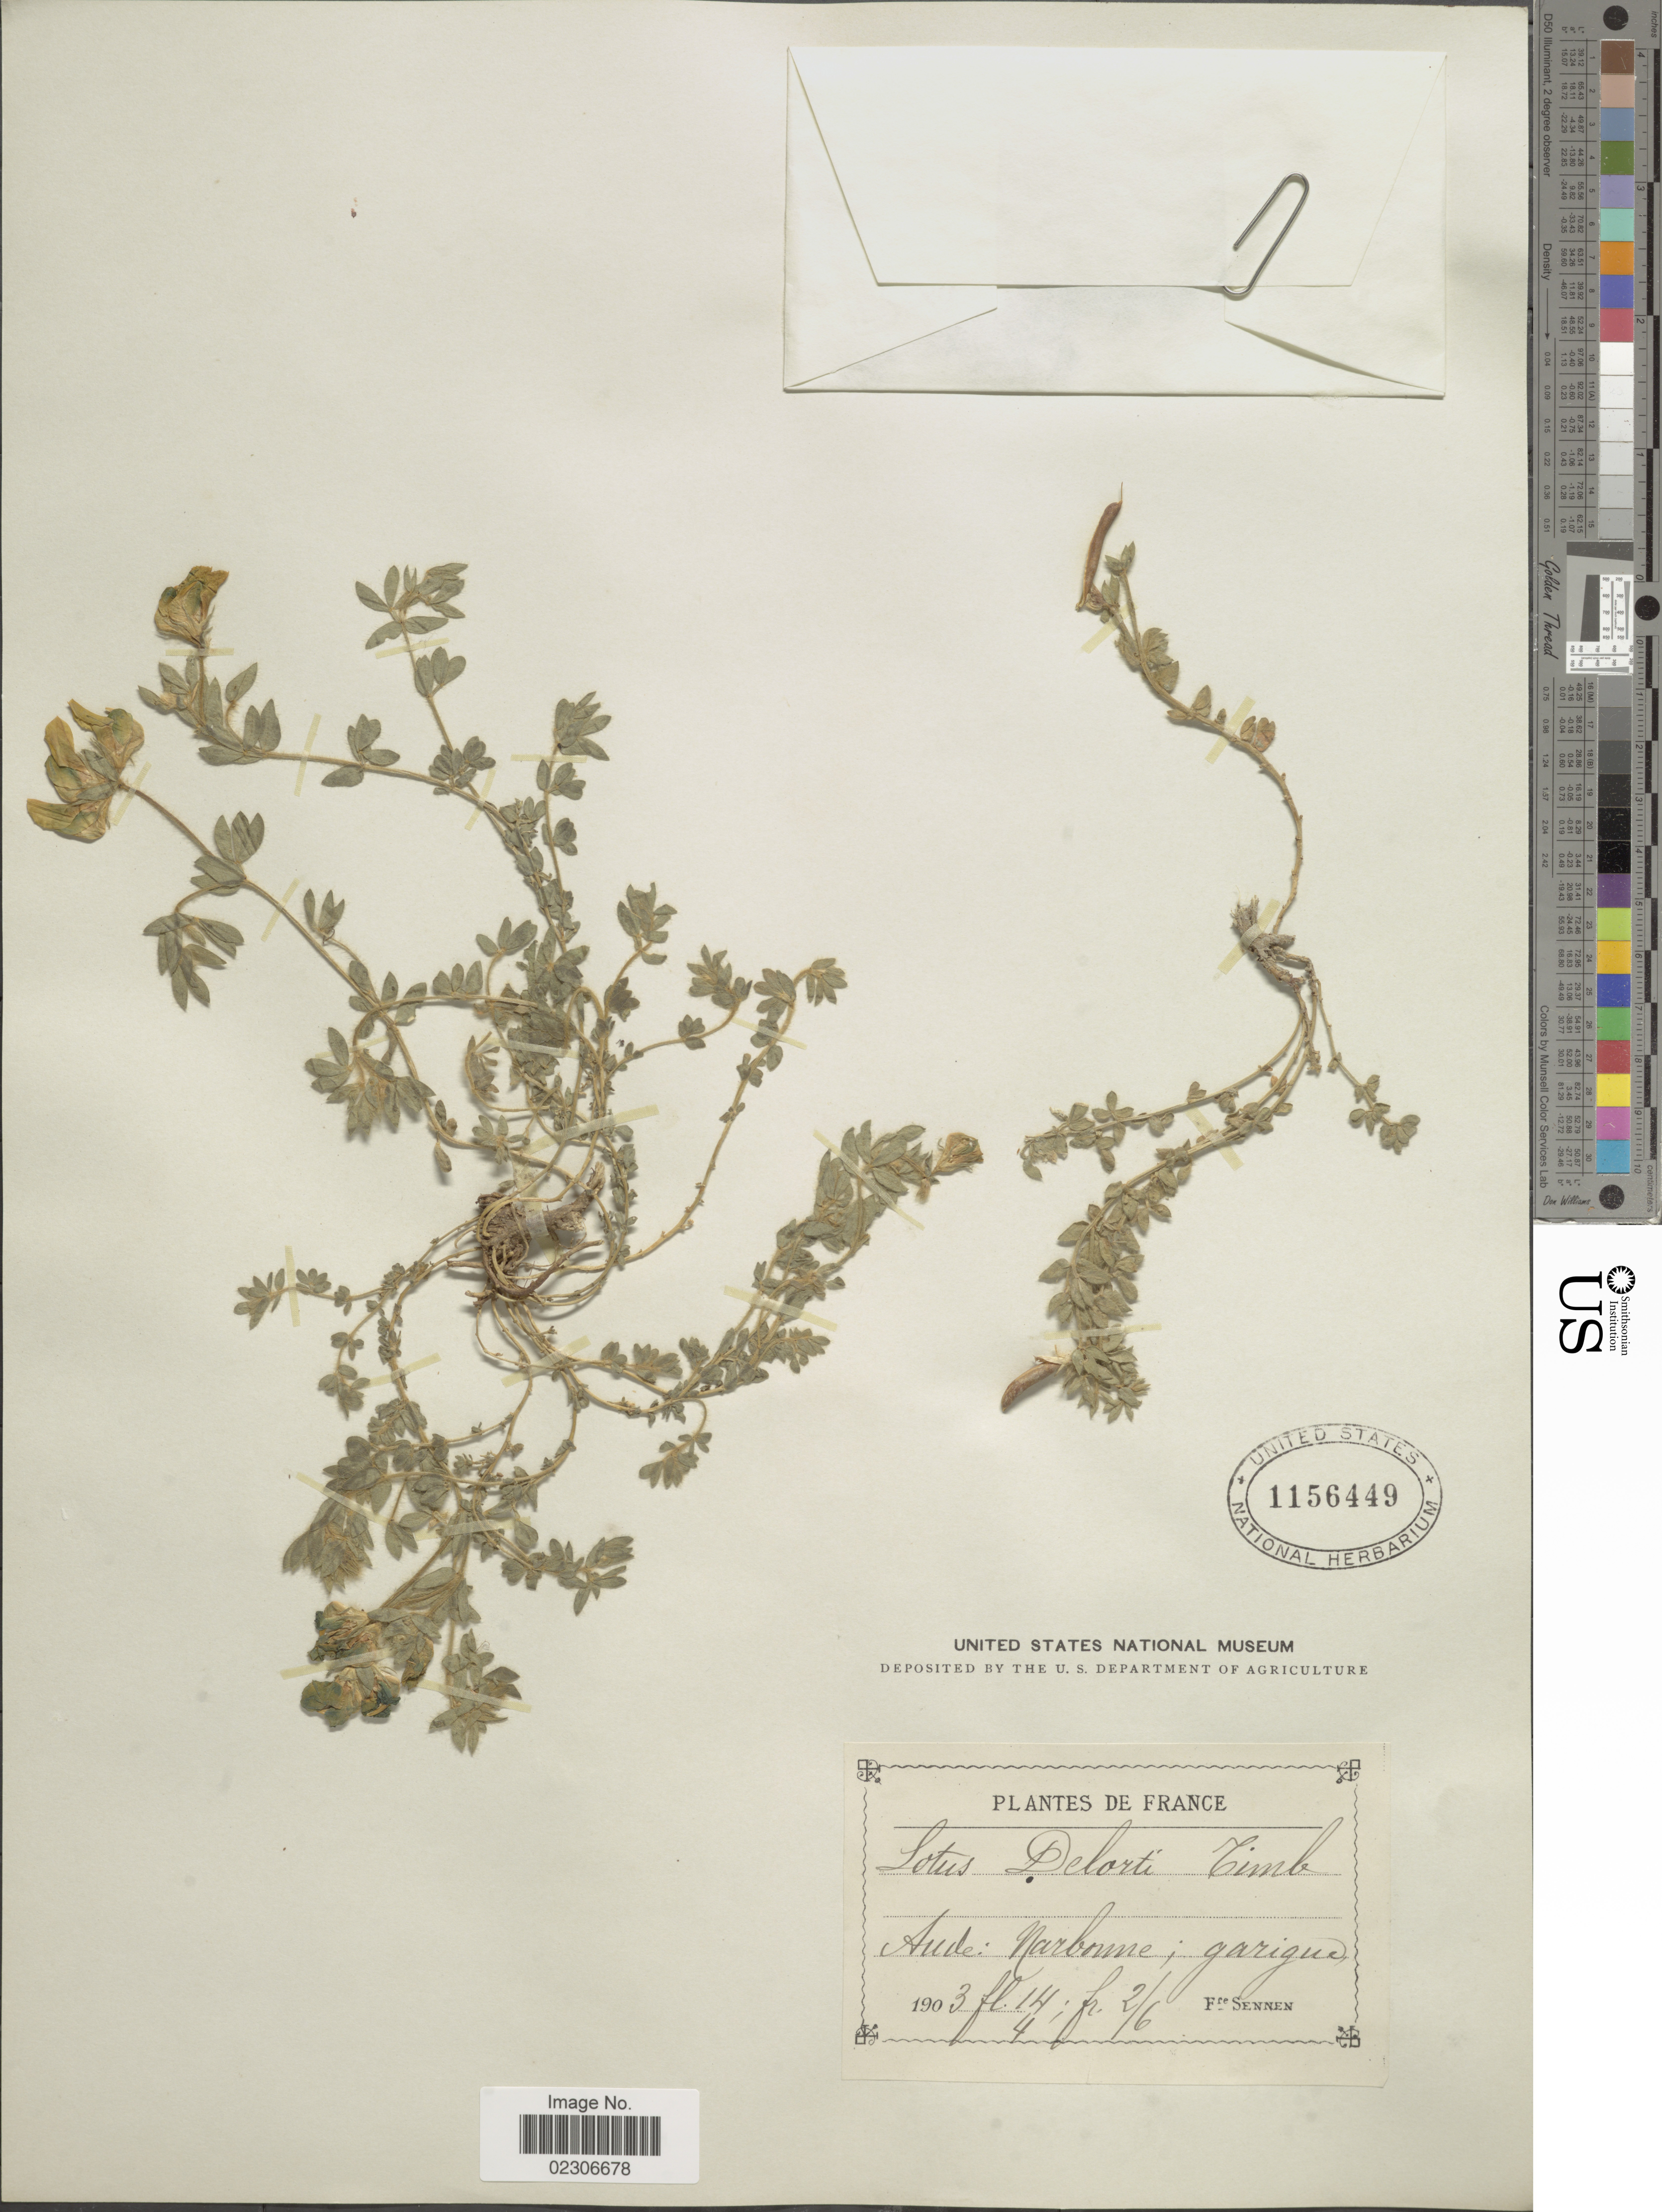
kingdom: Plantae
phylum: Tracheophyta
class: Magnoliopsida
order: Fabales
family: Fabaceae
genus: Lotus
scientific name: Lotus delorti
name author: Timbal-Lagrave ex F. Schultz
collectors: E. Sennen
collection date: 1903-04-14/1904-06-02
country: France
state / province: Occitanie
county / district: Aude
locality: Aude: Narbonne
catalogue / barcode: US 11556449